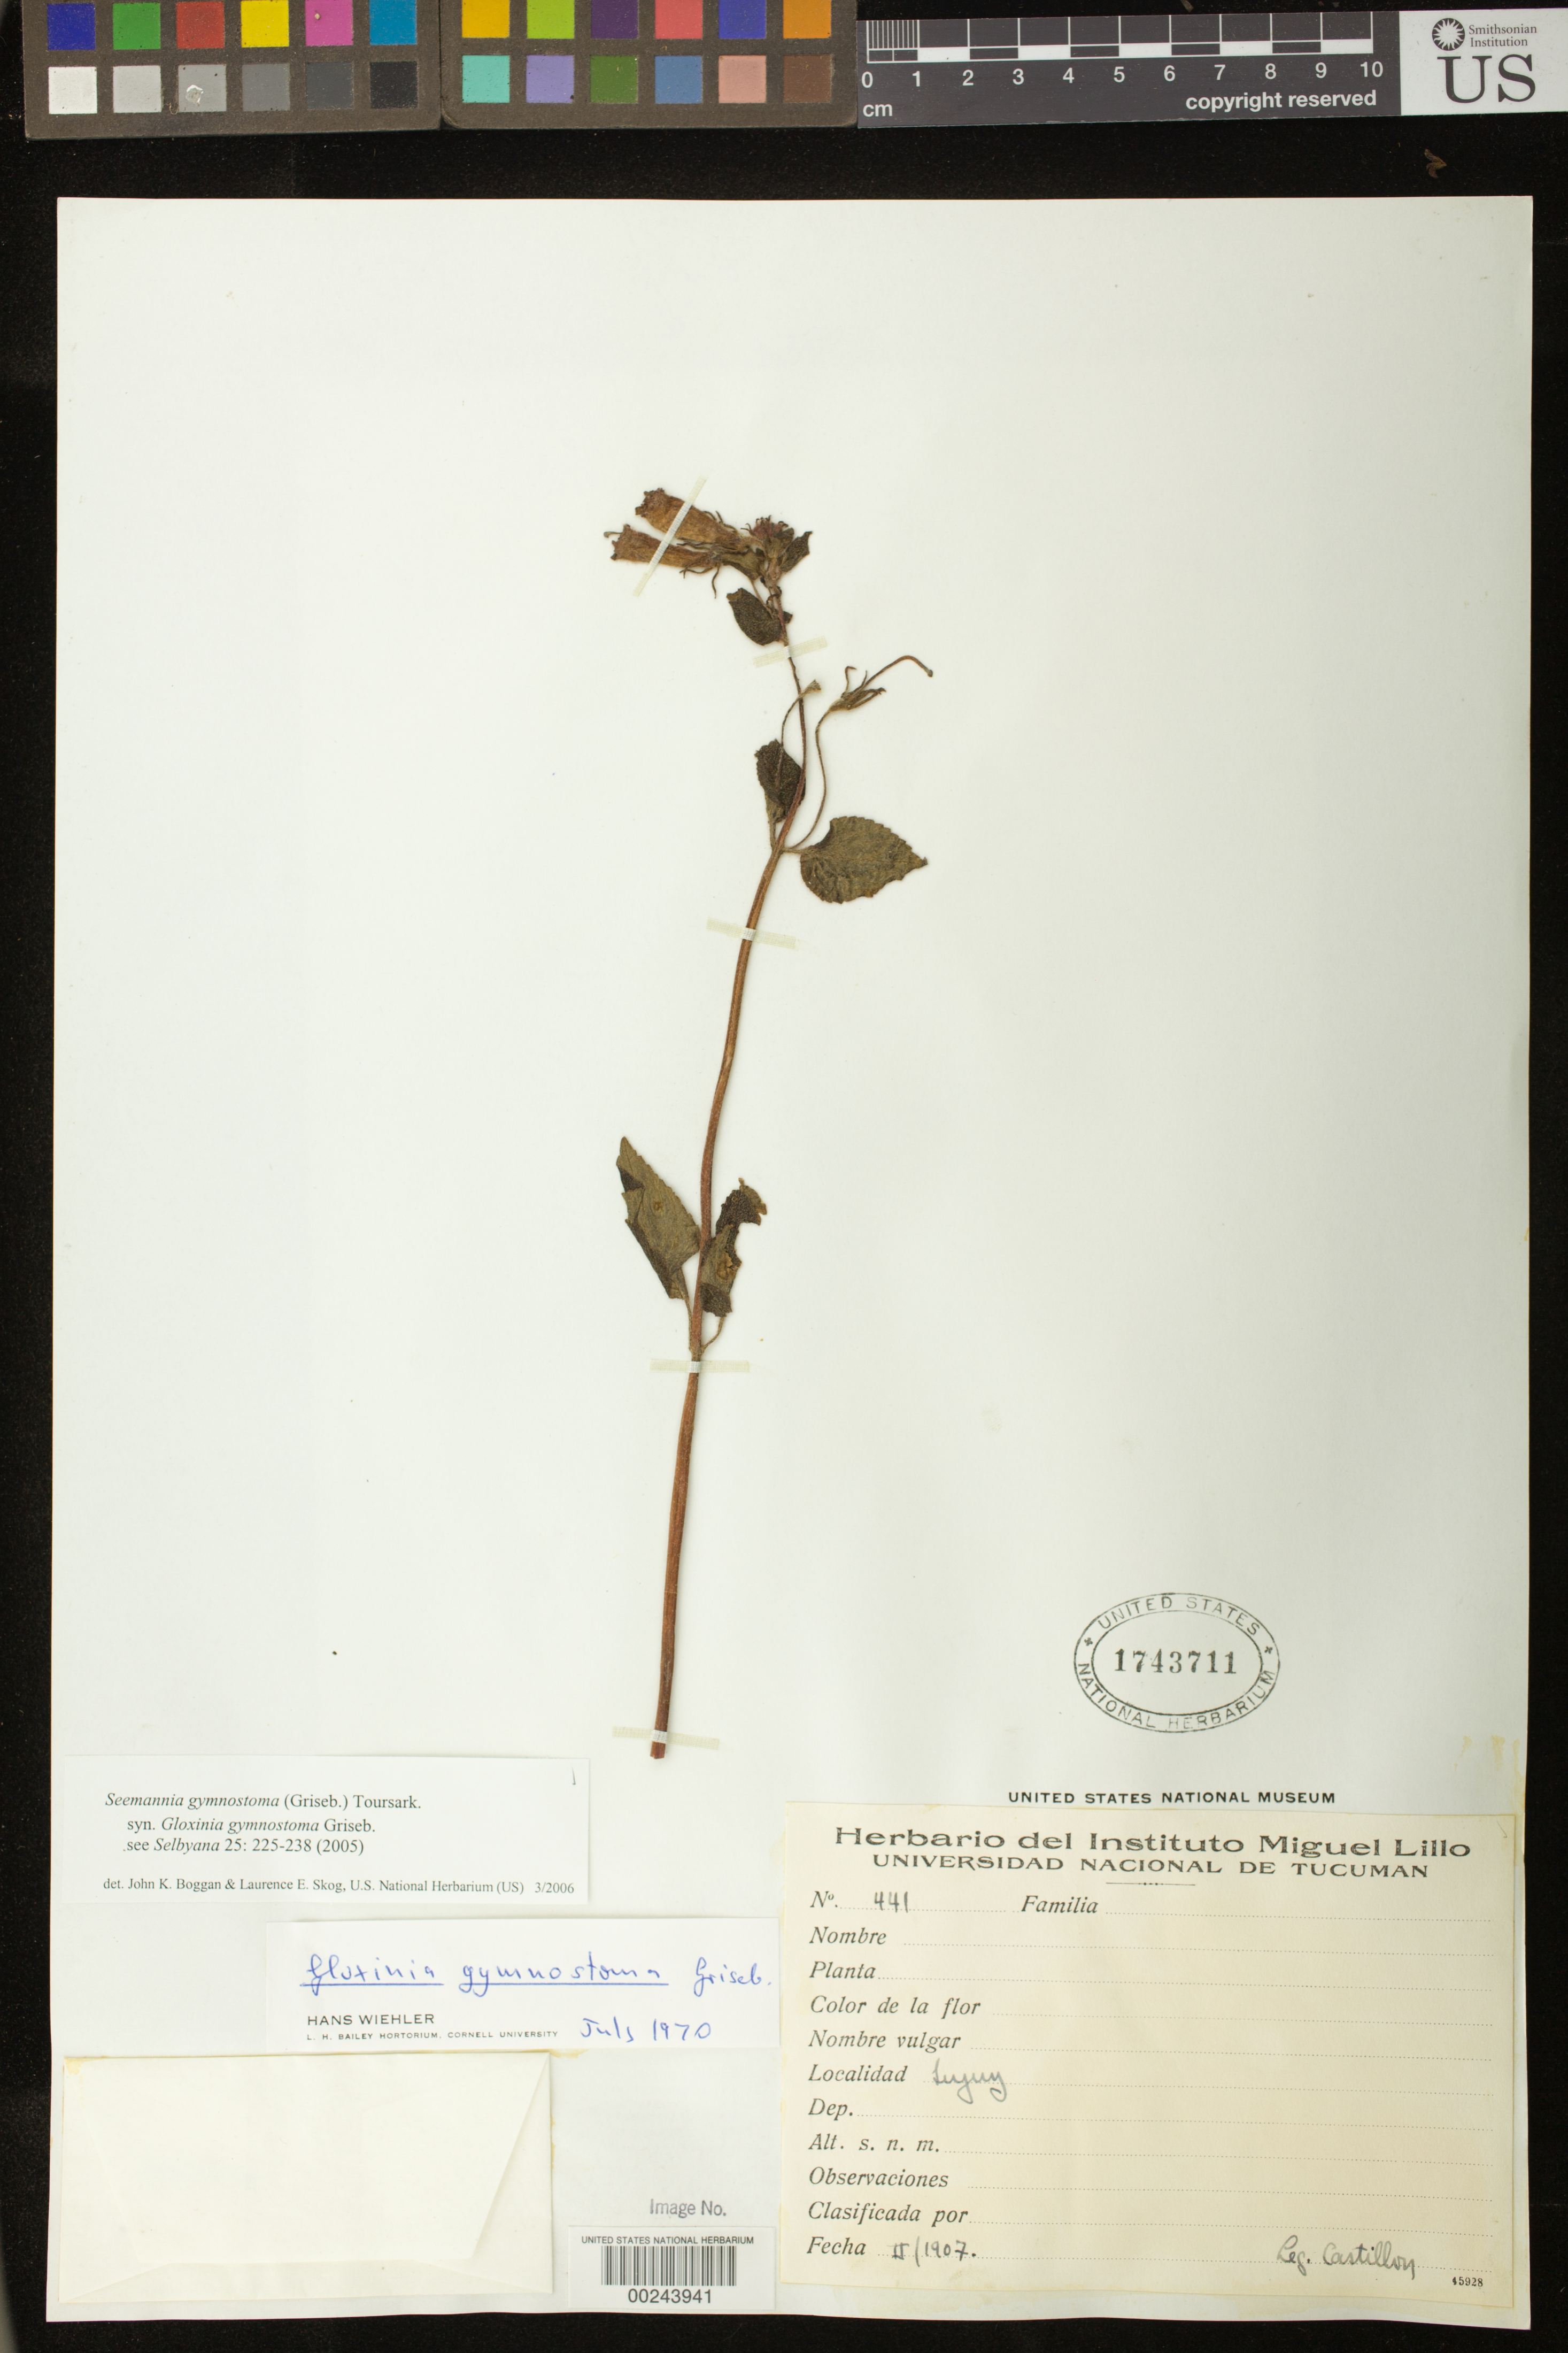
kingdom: Plantae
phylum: Tracheophyta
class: Magnoliopsida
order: Lamiales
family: Gesneriaceae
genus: Seemannia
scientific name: Seemannia gymnostoma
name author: (Griseb.) Toursark.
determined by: Boggan, J. K.; Skog, L. E.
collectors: L. Castillón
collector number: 441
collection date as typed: Feb 1907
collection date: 1907-02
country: Argentina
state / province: Jujuy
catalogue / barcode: US 1743711